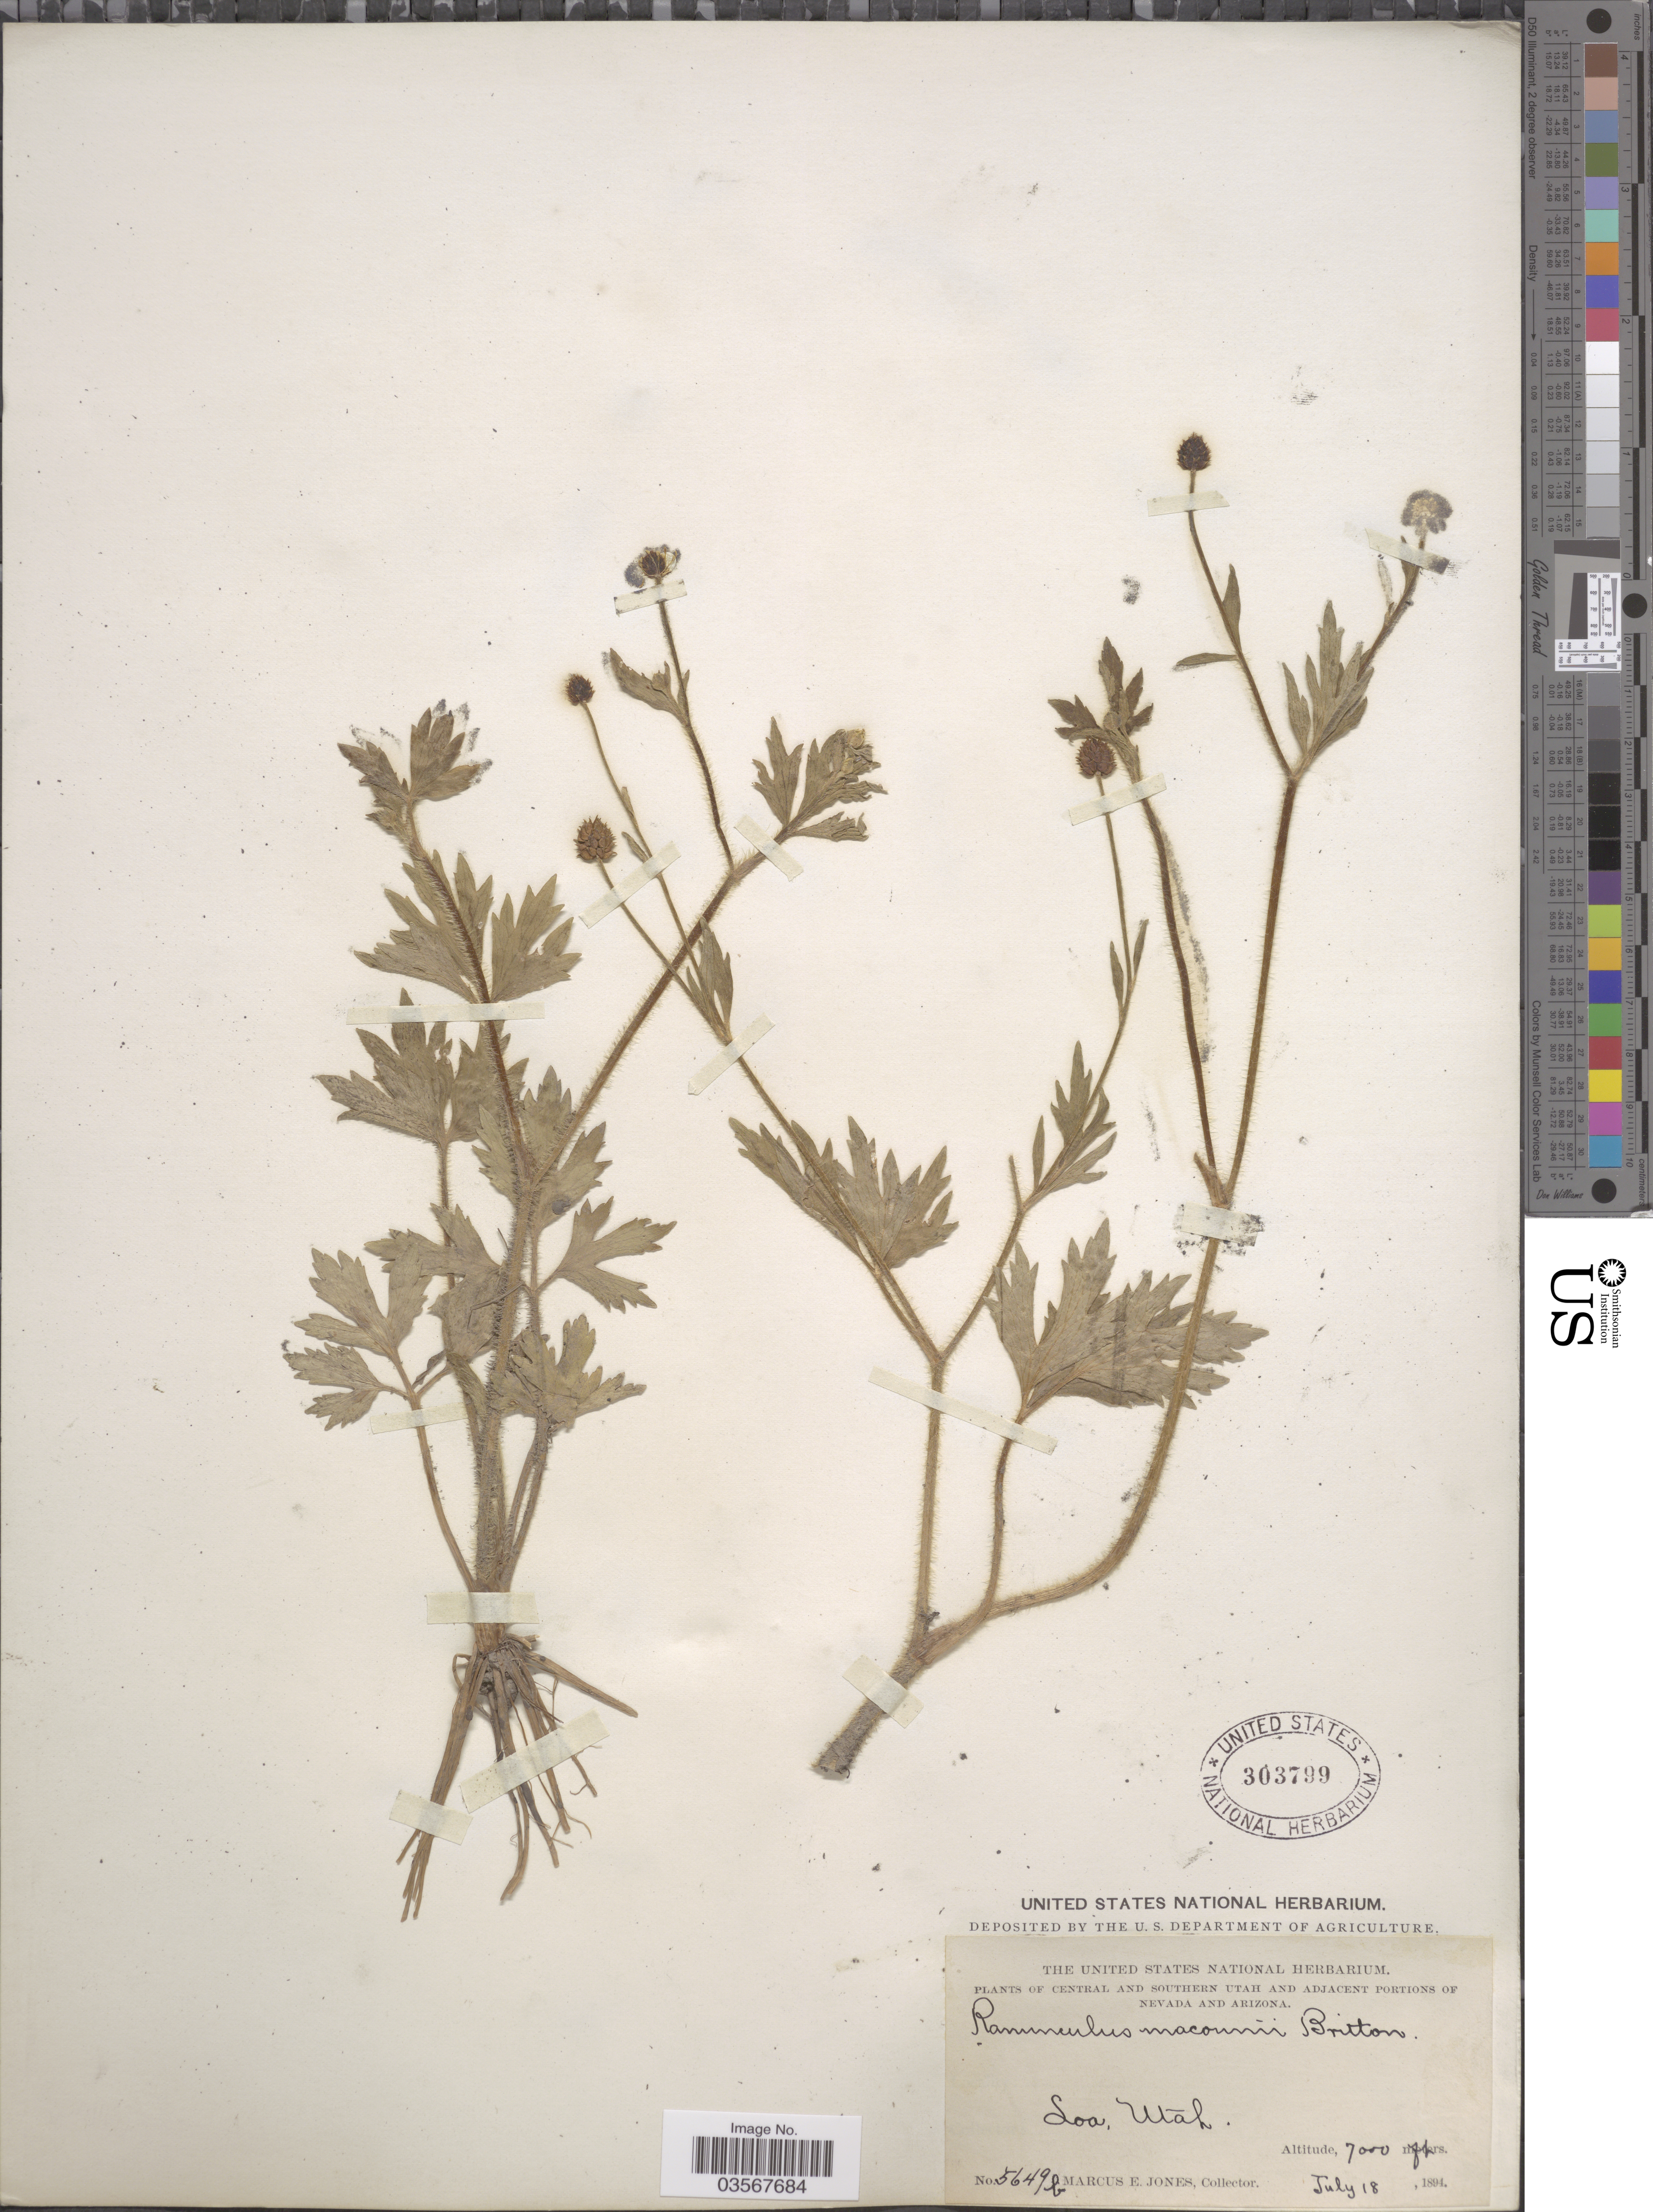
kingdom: Plantae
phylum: Tracheophyta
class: Magnoliopsida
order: Ranunculales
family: Ranunculaceae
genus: Ranunculus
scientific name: Ranunculus macounii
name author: Britton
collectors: M. E. Jones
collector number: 5649b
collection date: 1894-07-18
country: United States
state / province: Utah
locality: Central and Southern Utah. Loa.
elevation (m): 2134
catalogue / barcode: US 303799